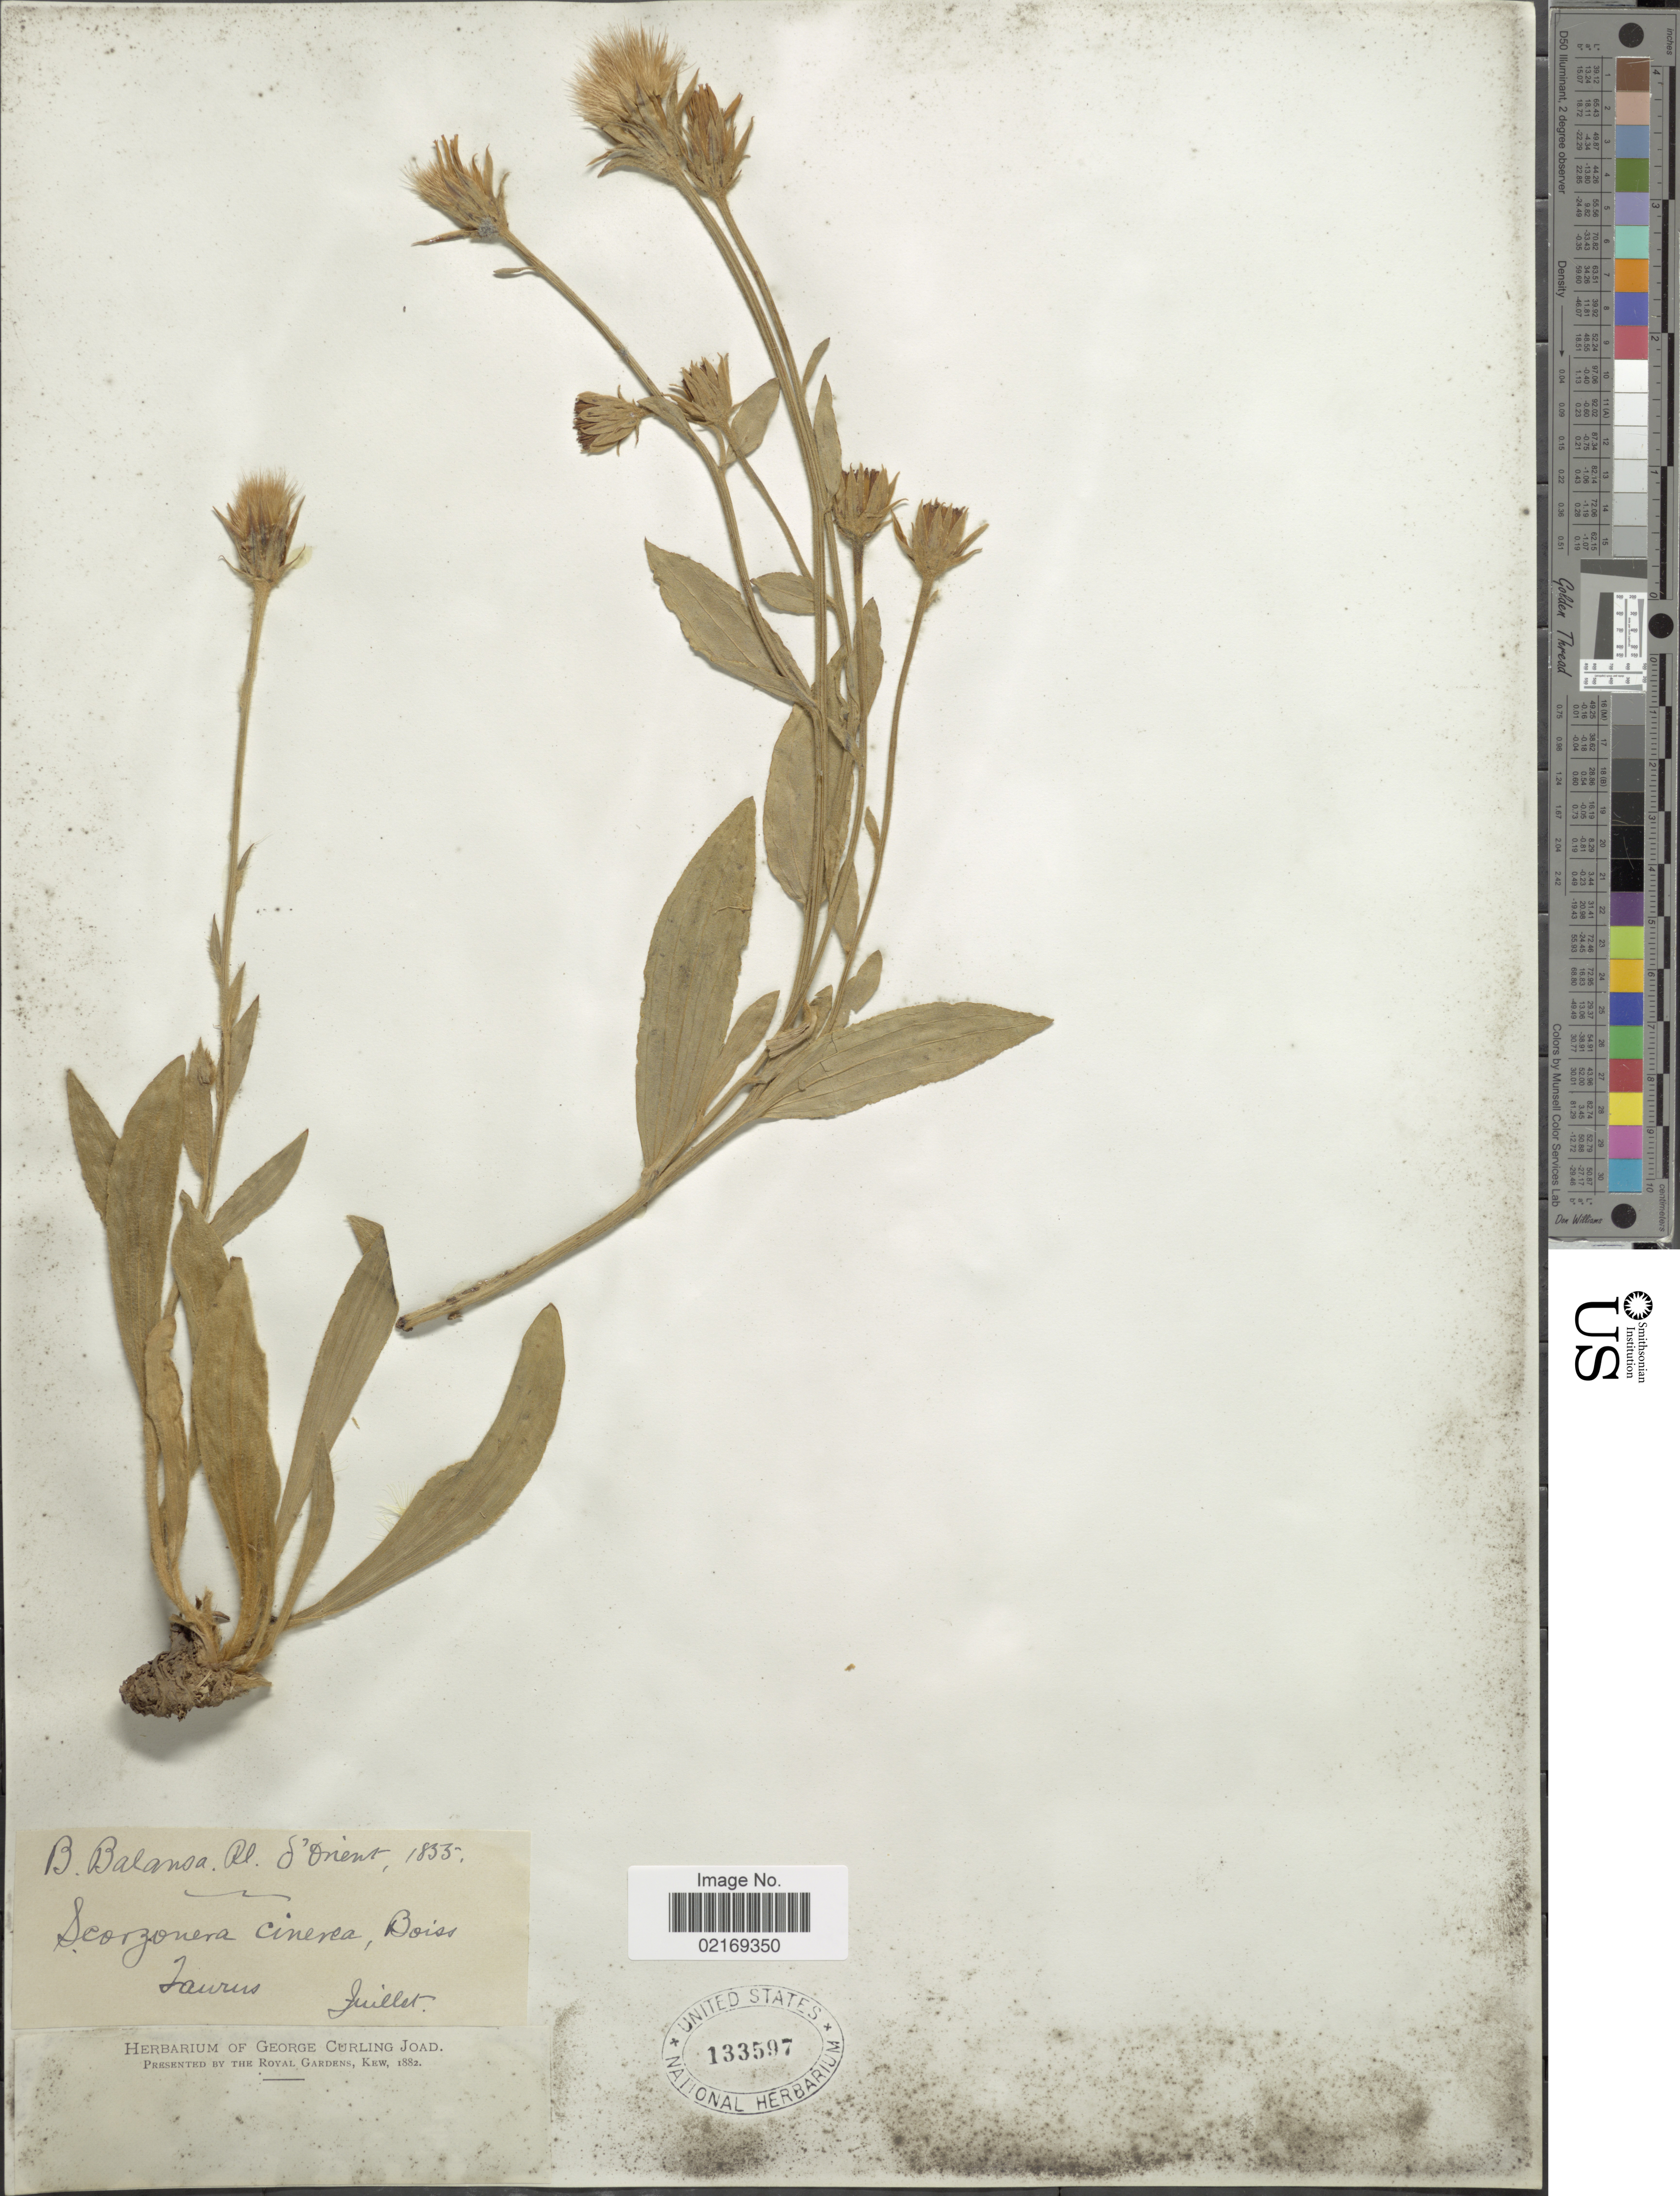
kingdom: Plantae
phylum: Tracheophyta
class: Magnoliopsida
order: Asterales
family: Asteraceae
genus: Scorzonera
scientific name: Scorzonera cinerea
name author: Boiss.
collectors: B. Balansa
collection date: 1855-07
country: Turkey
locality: Rl. d'orient., Taurus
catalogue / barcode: US 133597